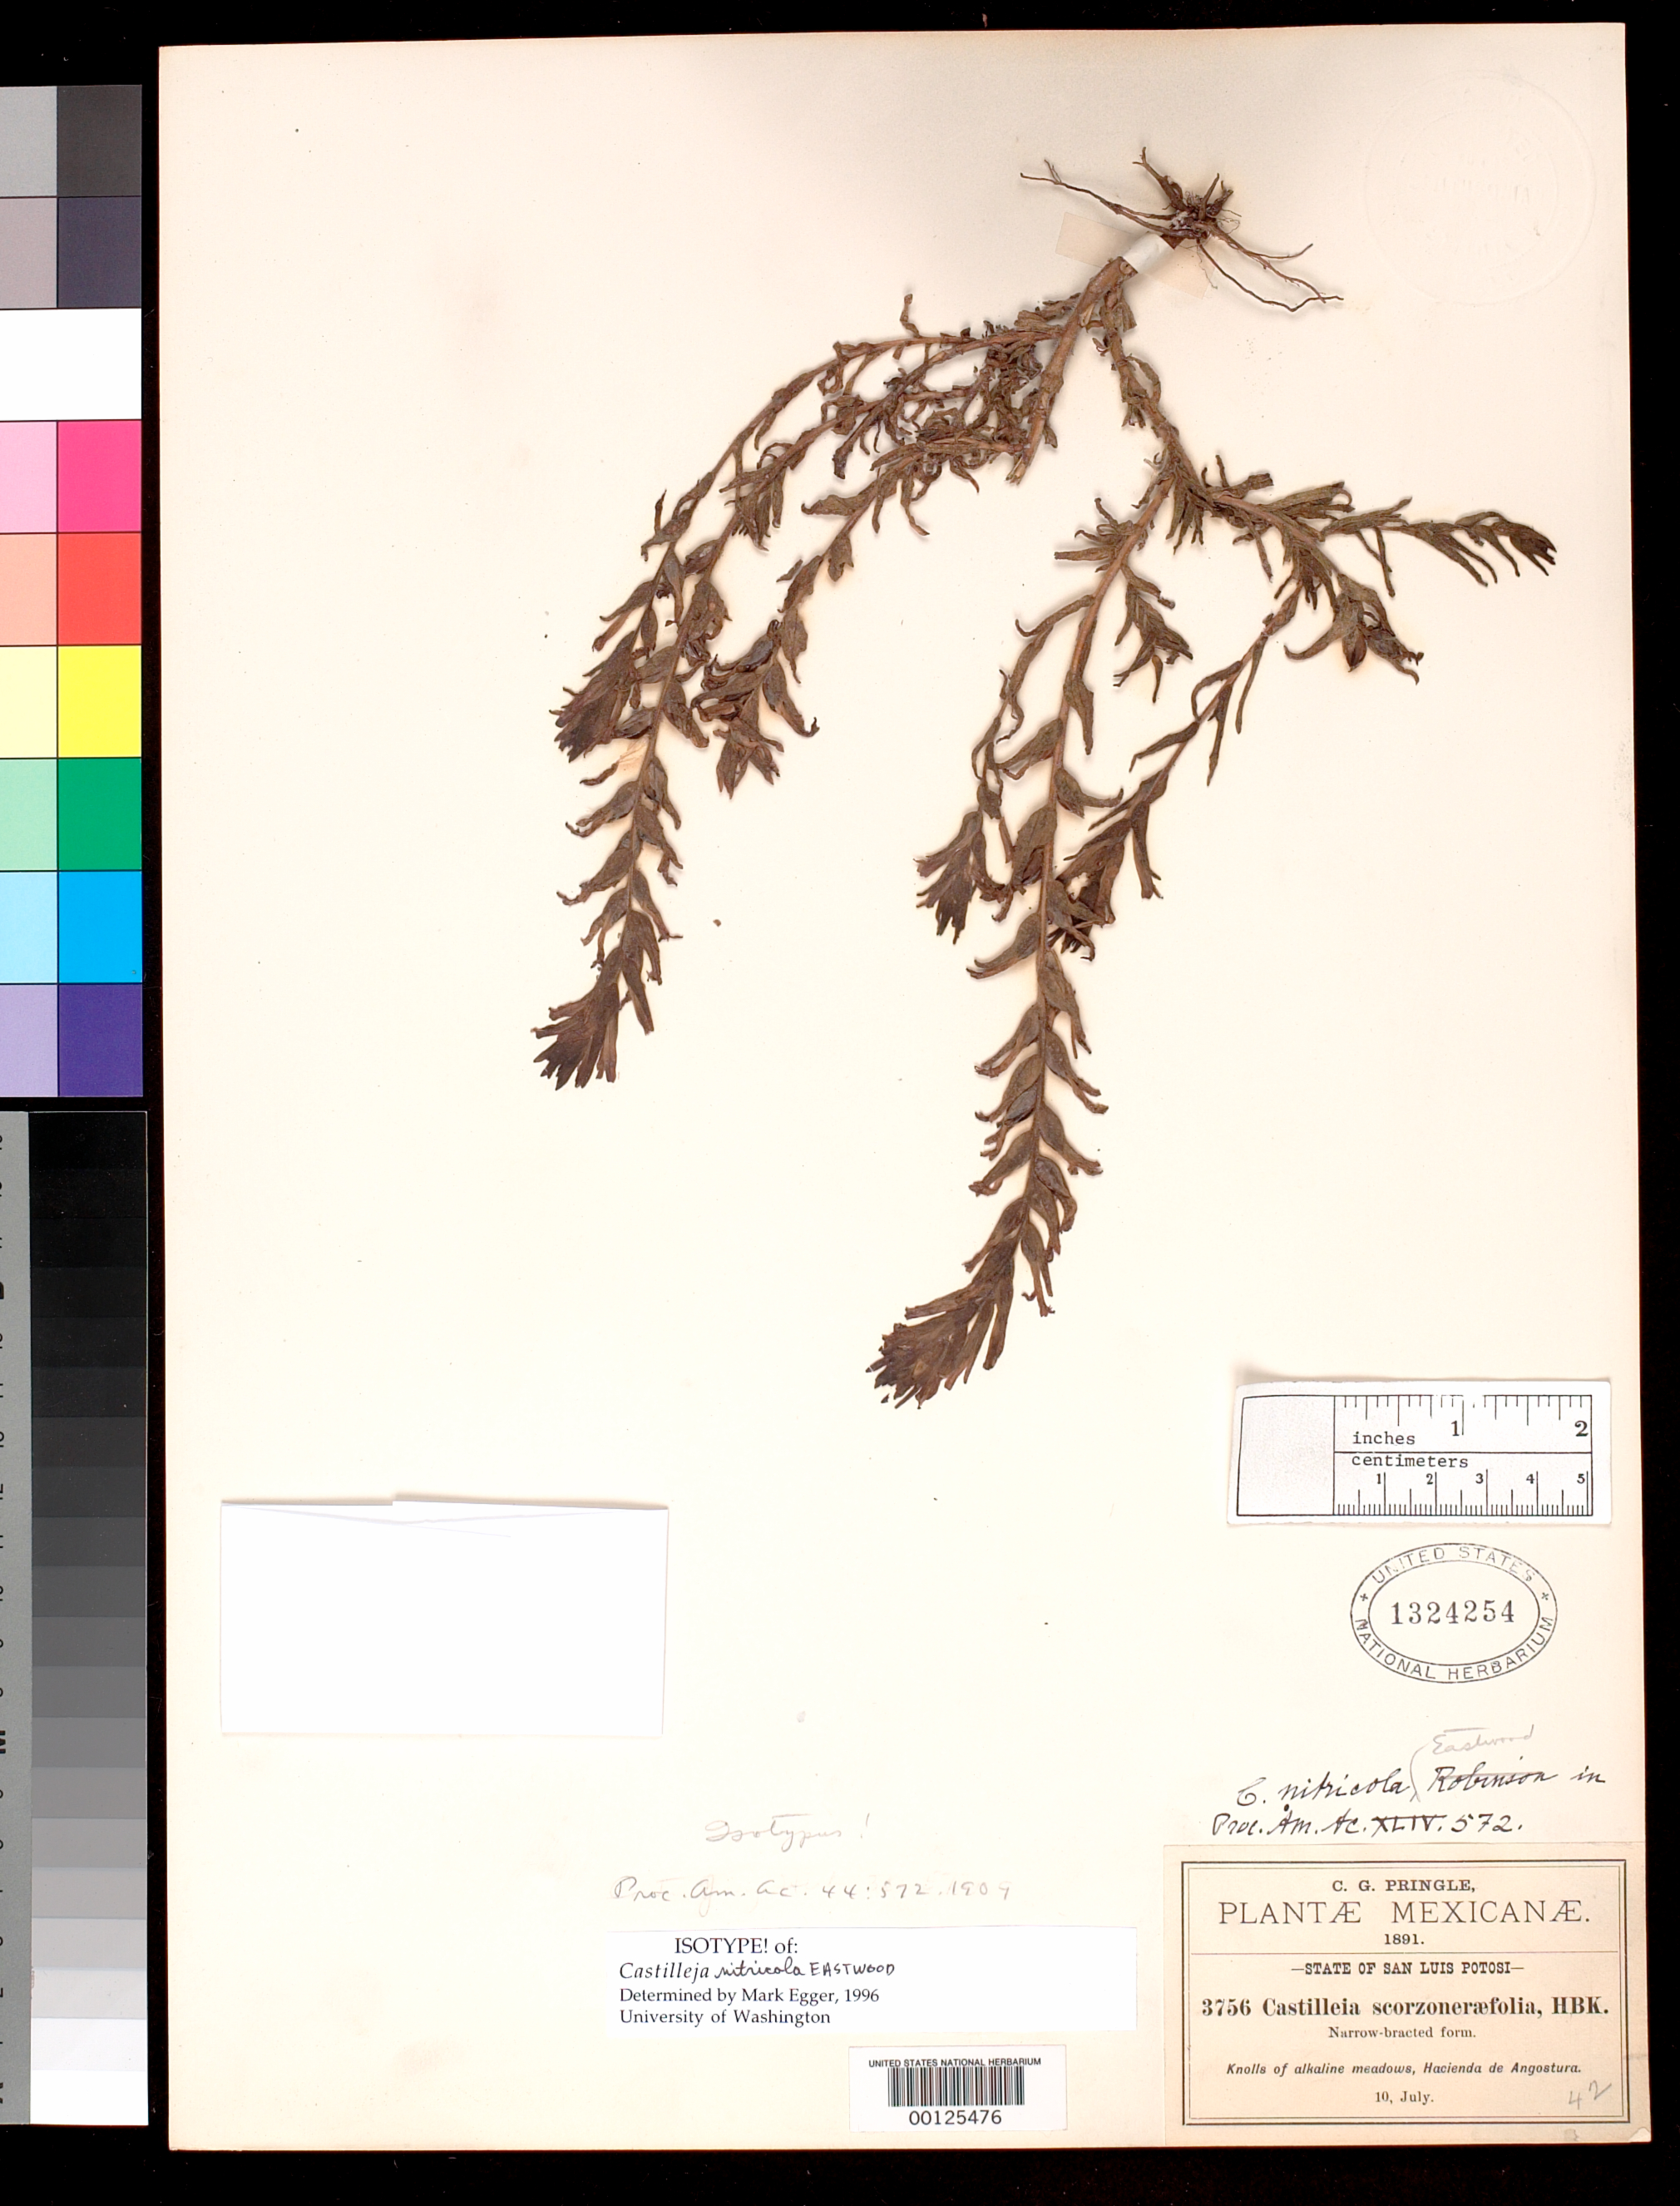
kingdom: Plantae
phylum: Tracheophyta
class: Magnoliopsida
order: Lamiales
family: Orobanchaceae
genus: Castilleja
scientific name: Castilleja nitricola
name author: Eastw.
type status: Isotype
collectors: C. G. Pringle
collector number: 3756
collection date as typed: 10 Jul 1906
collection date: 1906-07-10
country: Mexico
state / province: San Luis Potosi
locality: Haciena de Angostura.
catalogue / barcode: US 1324254